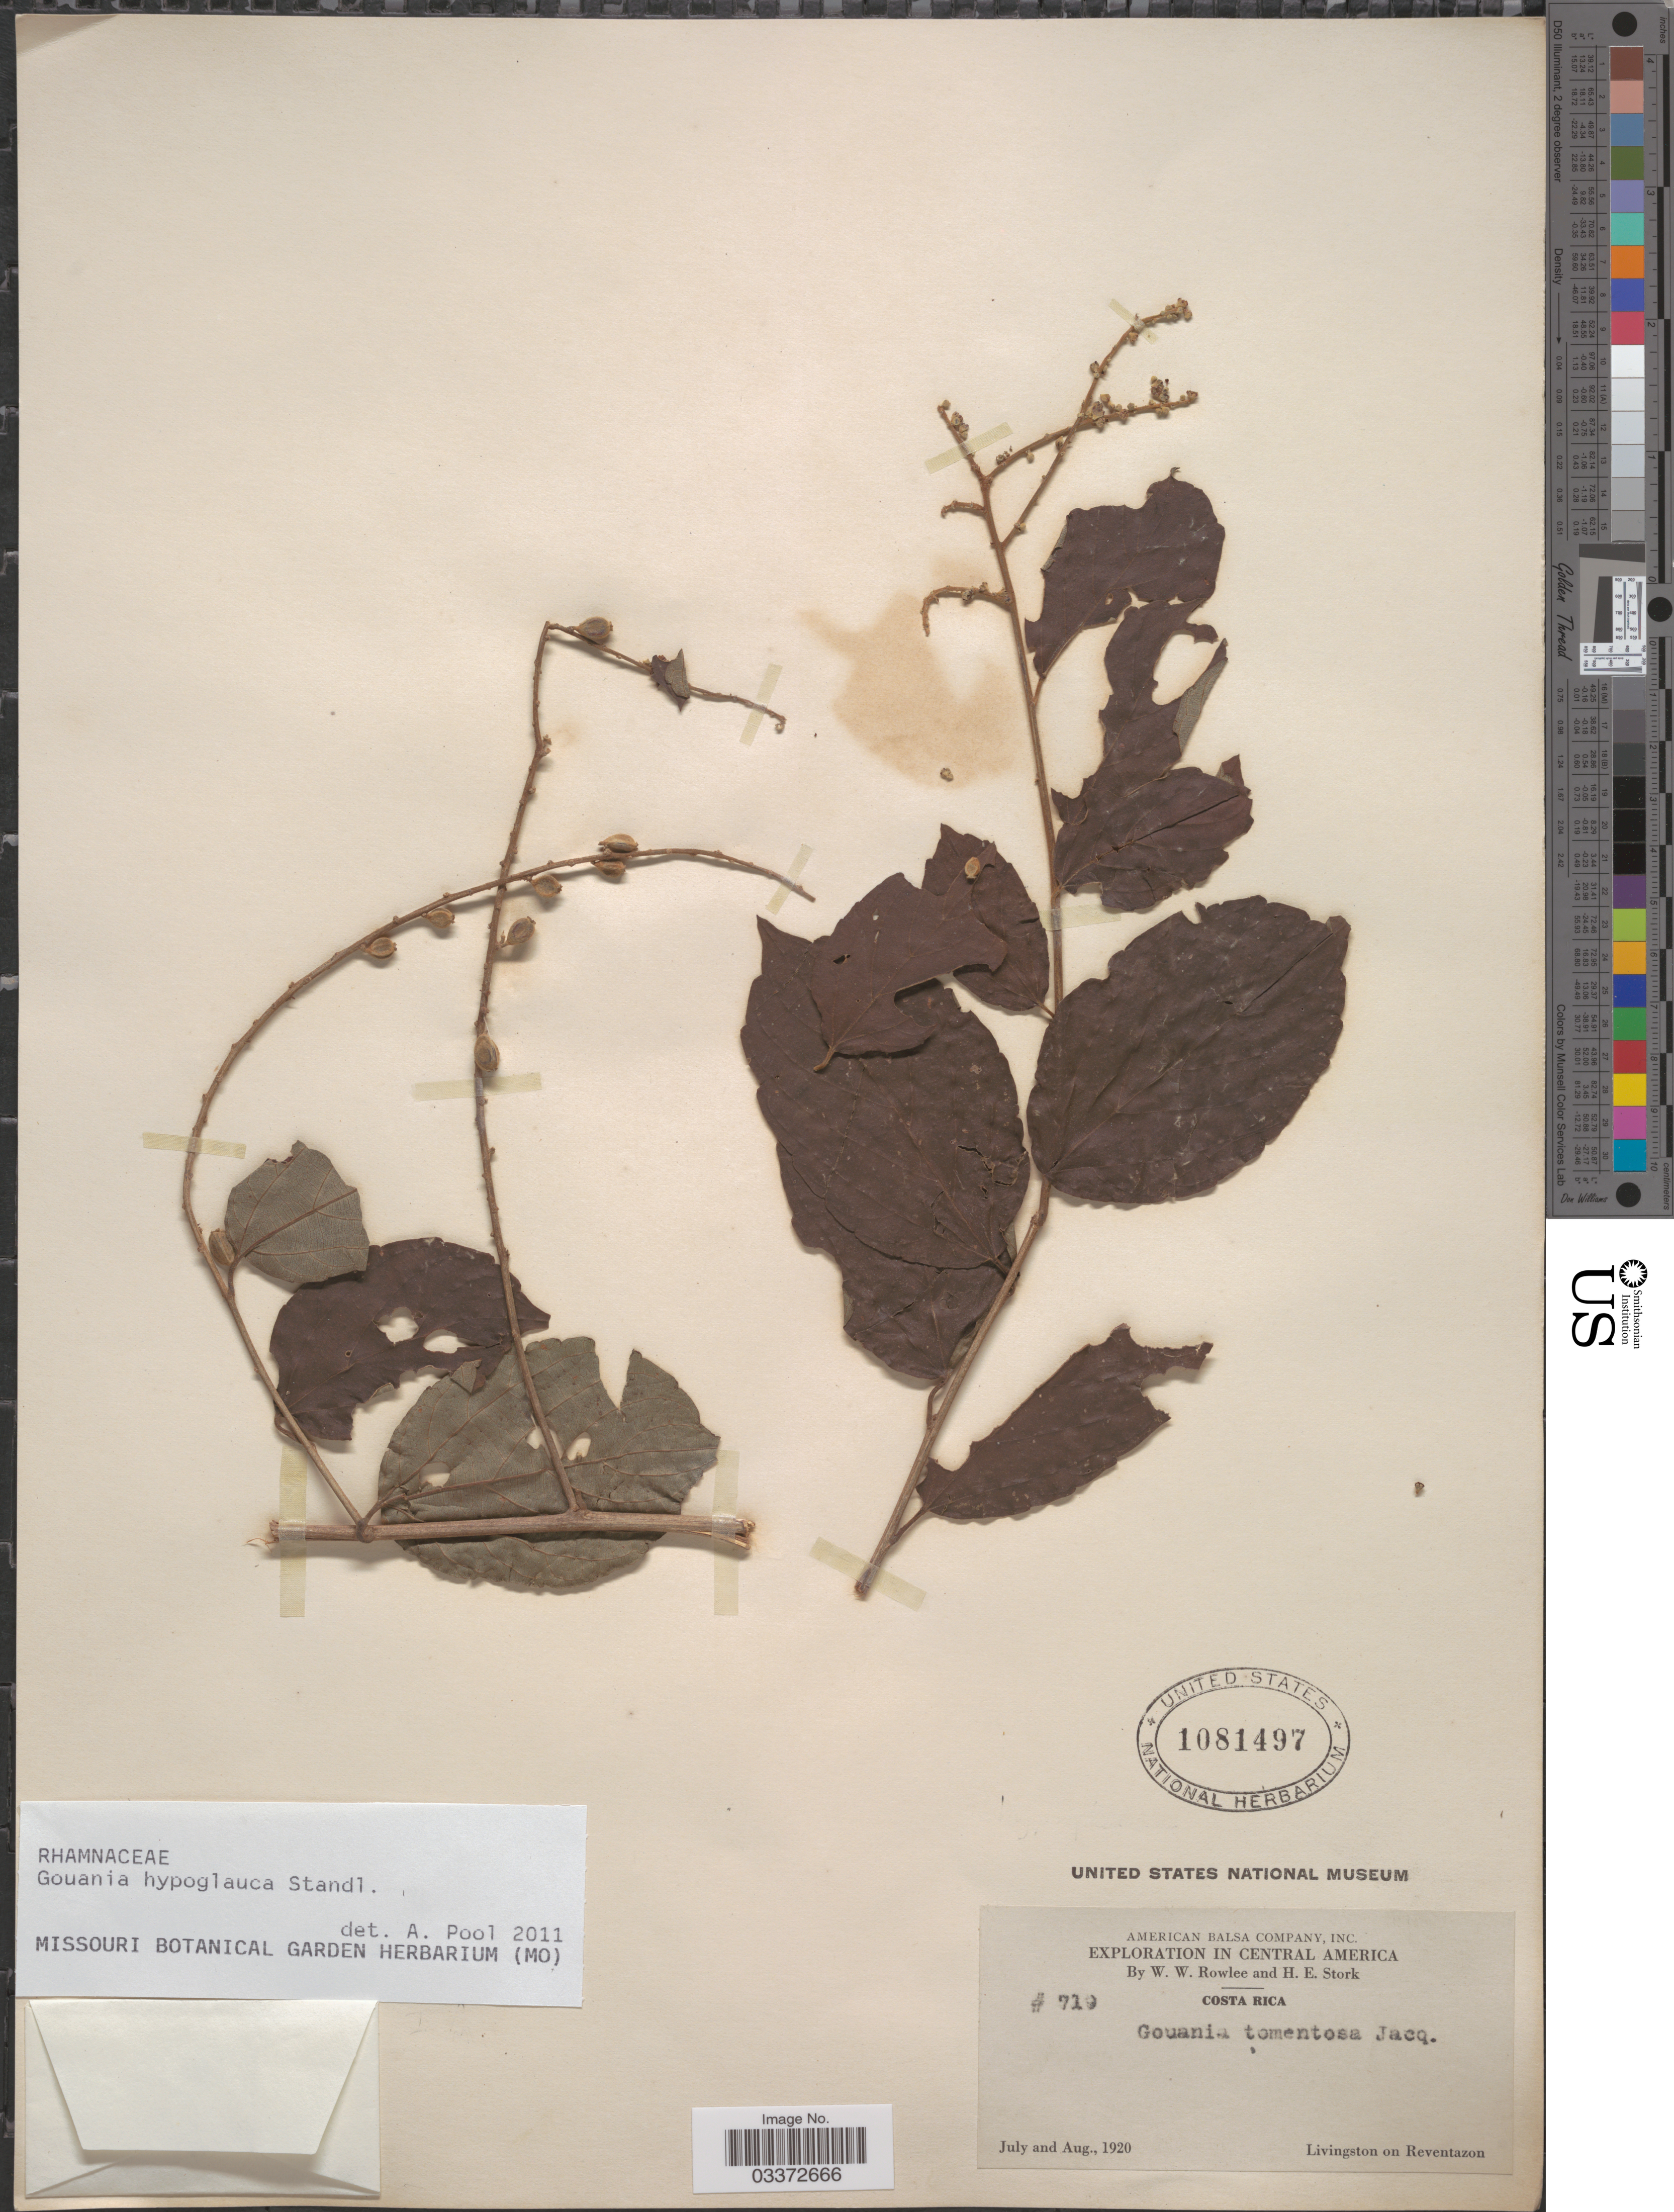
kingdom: Plantae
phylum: Tracheophyta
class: Magnoliopsida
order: Rosales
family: Rhamnaceae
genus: Gouania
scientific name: Gouania hypoglauca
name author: Standl.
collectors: W. W. Rowlee & H. E. Stork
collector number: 719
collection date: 1920-07/1920-08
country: Costa Rica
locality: Livingston on Reventazon.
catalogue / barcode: US 1081497